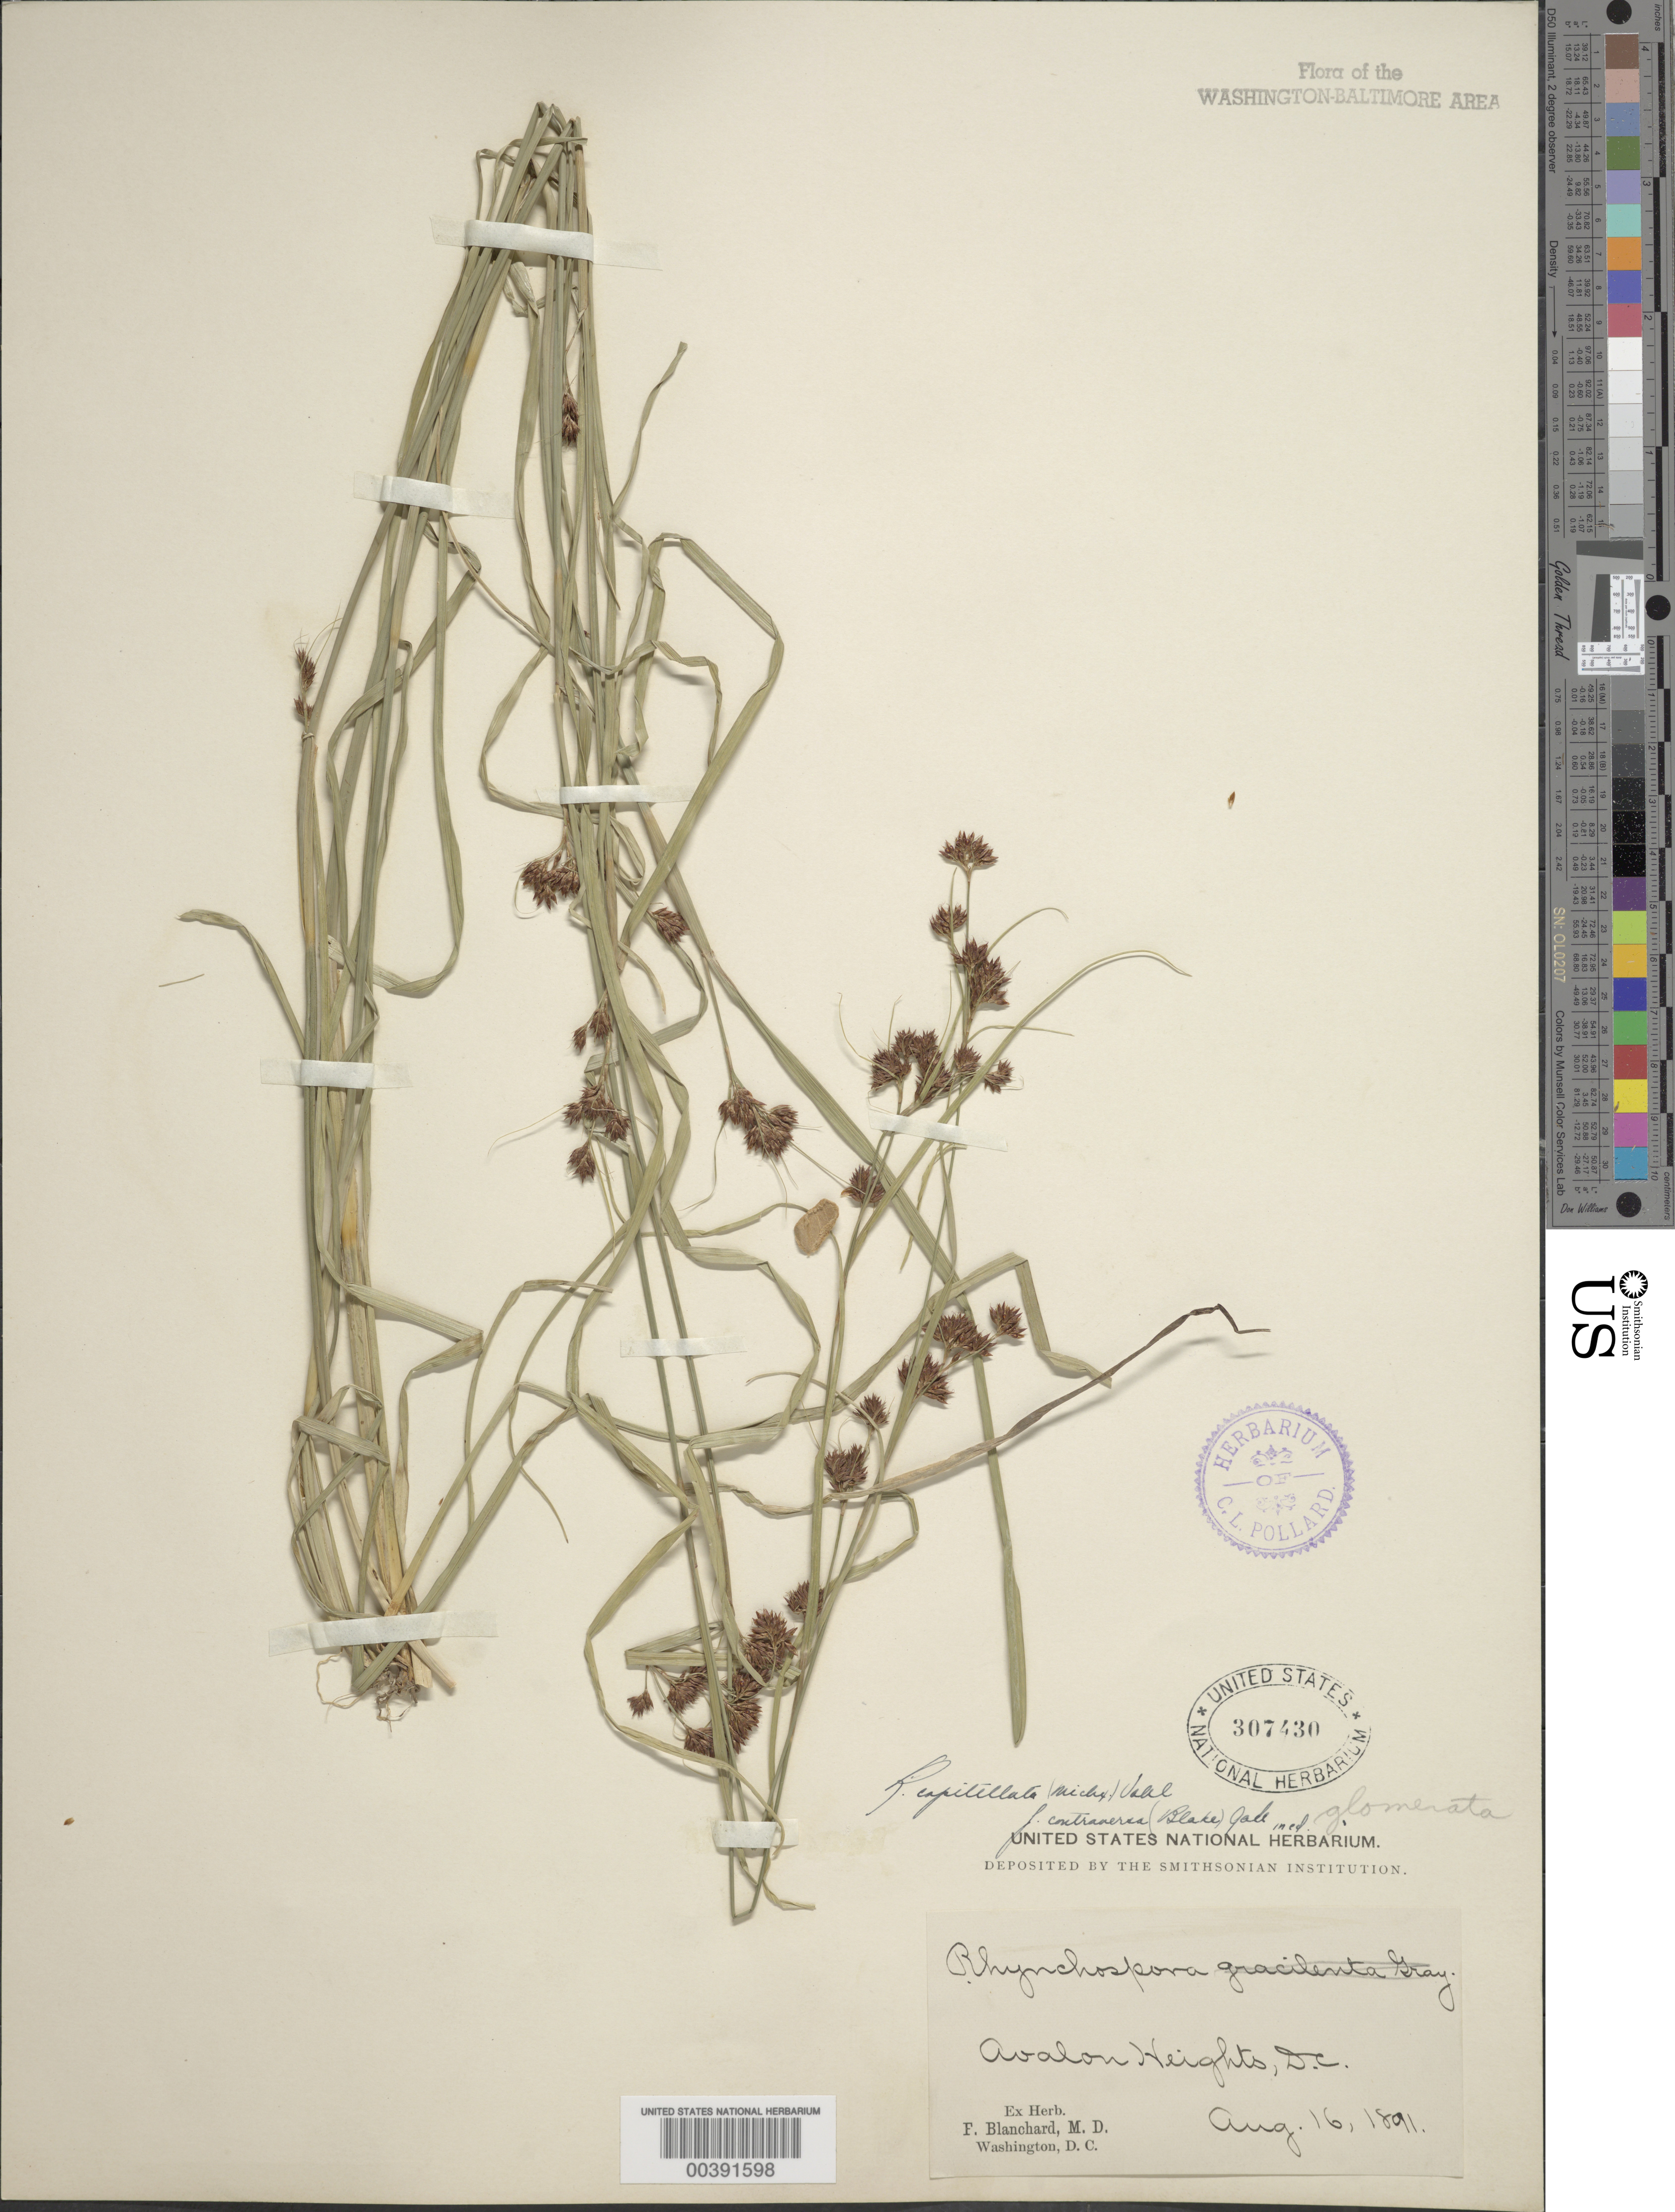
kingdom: Plantae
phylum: Tracheophyta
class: Liliopsida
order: Poales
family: Cyperaceae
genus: Rhynchospora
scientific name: Rhynchospora capitellata f. controversa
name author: (Michx.) Vahl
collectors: F. Blanchard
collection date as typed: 16 Aug 1891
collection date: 1891-08-16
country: United States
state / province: District of Columbia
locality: Avalon Heights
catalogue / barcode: US 307430